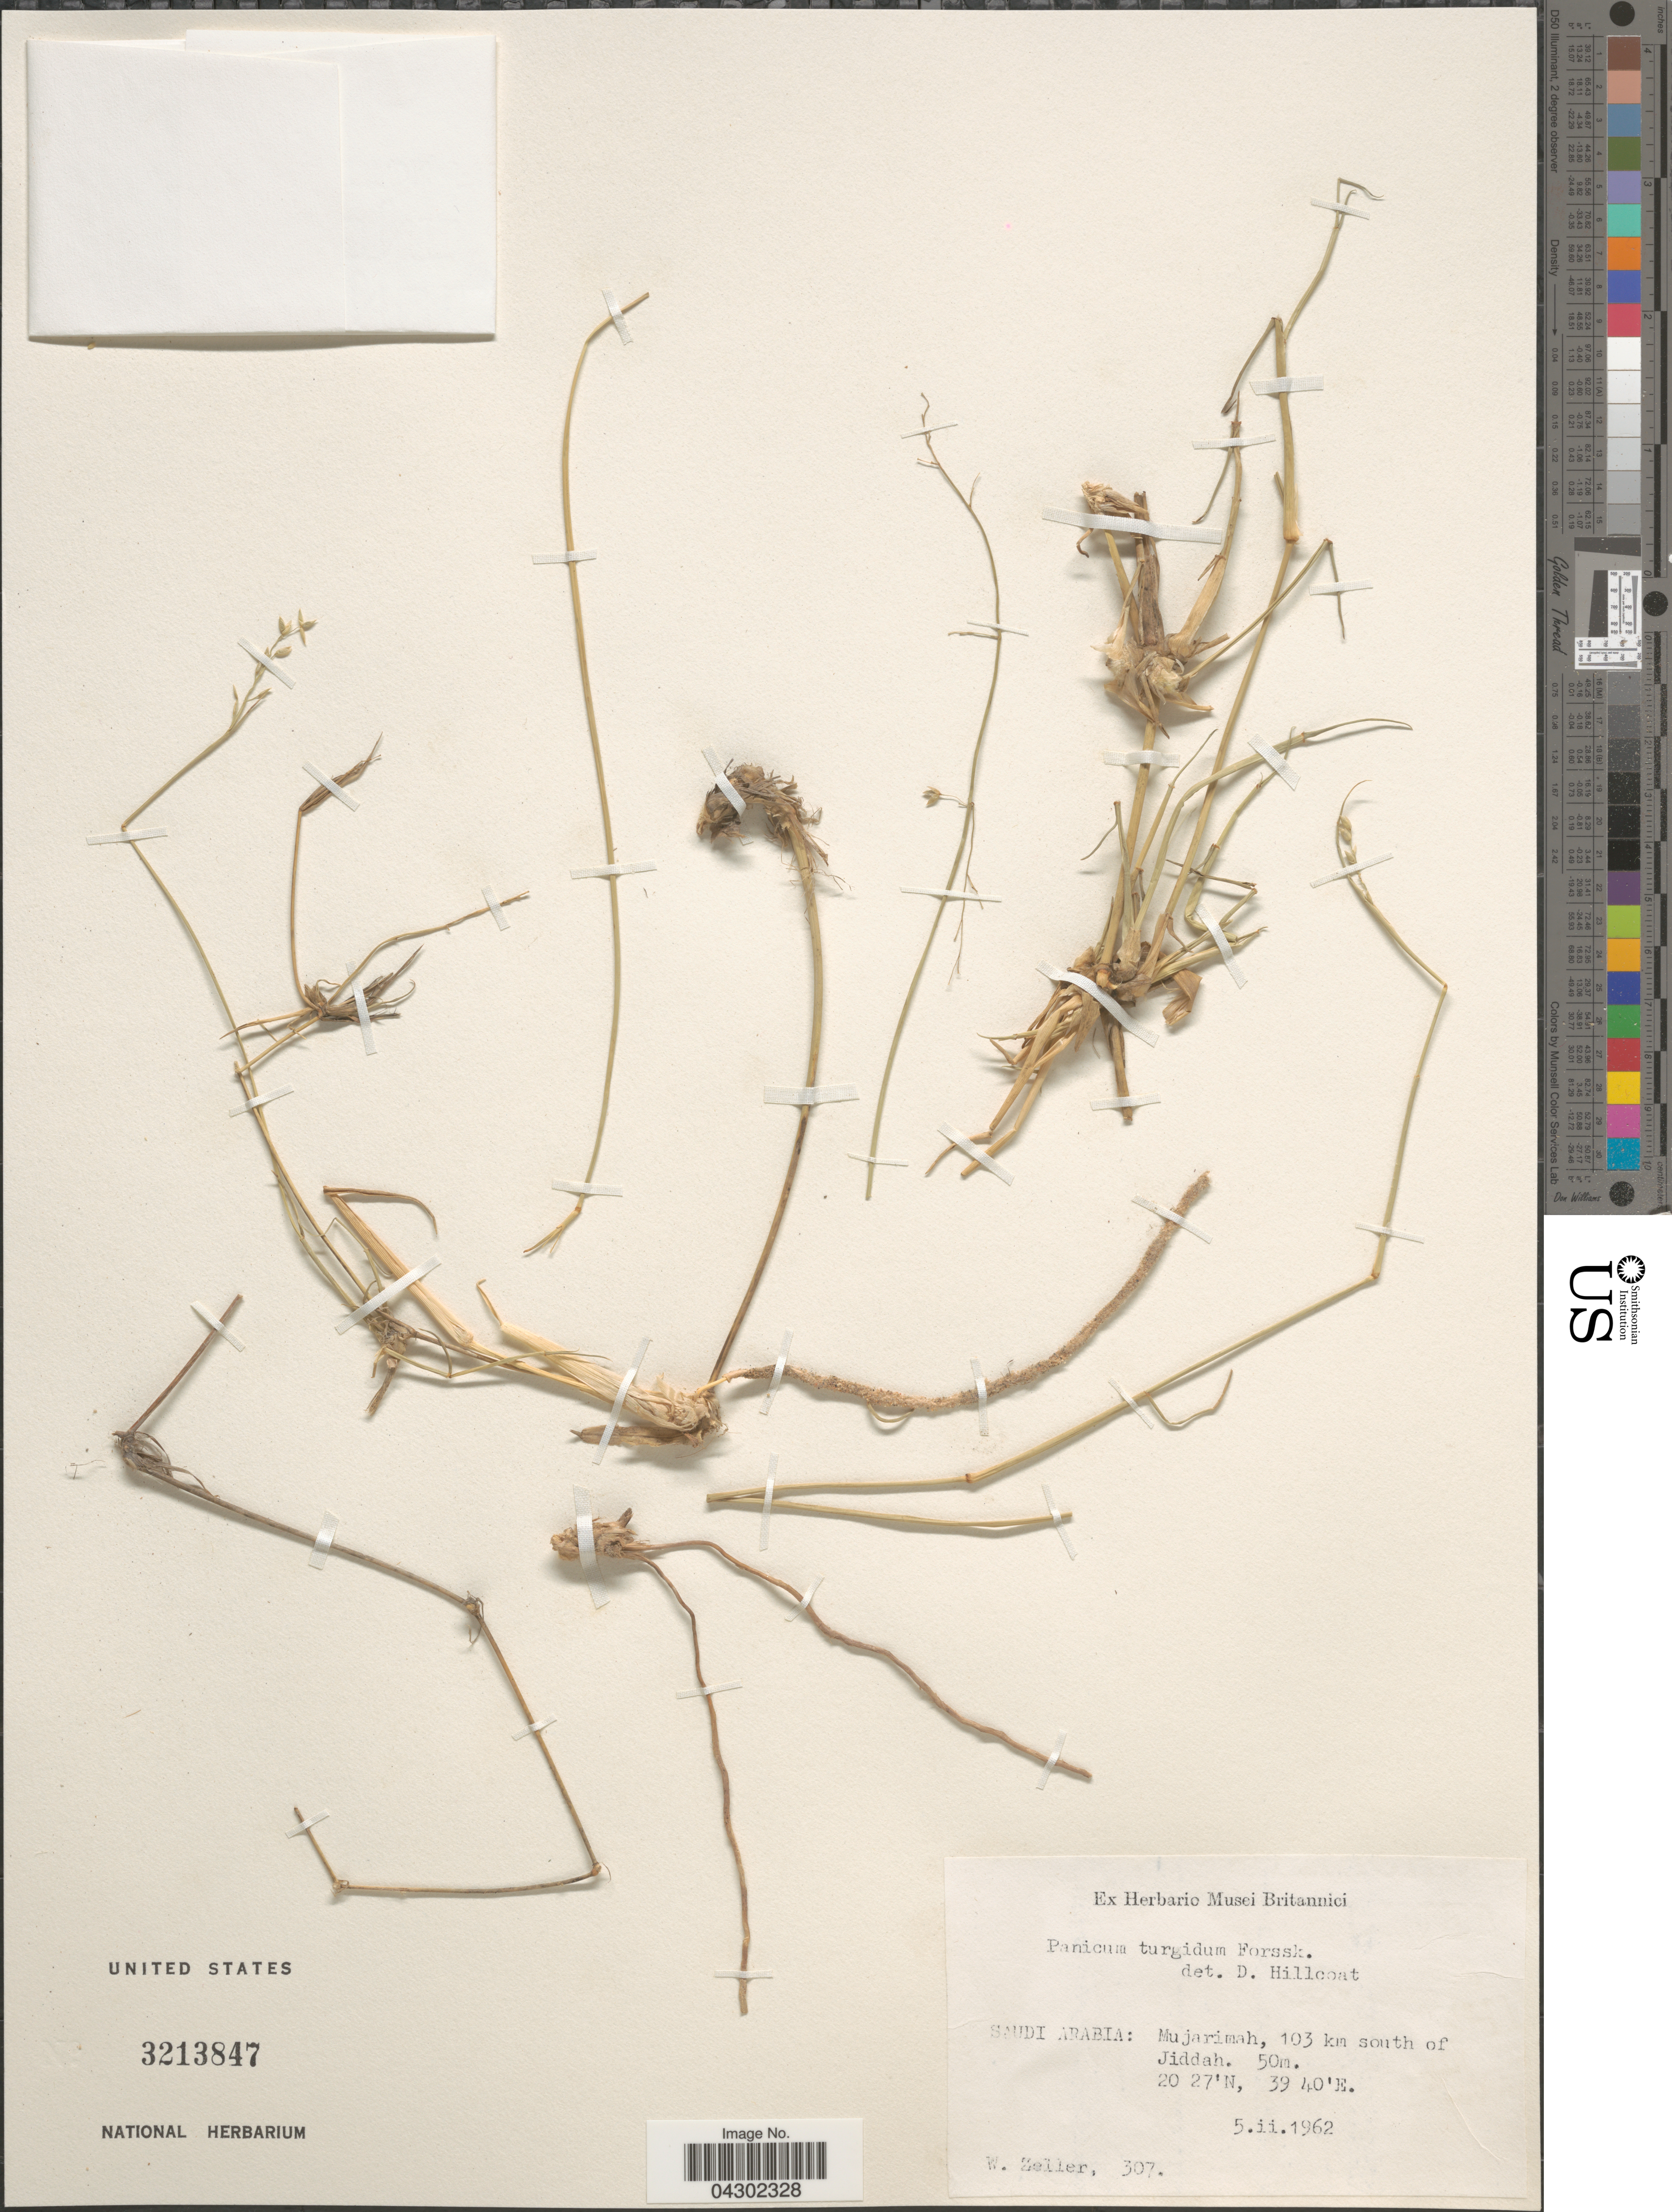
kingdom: Plantae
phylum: Tracheophyta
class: Liliopsida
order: Poales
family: Poaceae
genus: Panicum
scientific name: Panicum turgidum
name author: Forssk.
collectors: W. Zeller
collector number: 307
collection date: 1962-02-05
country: Saudi Arabia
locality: Mujarimah, 103 km south of Jiddah.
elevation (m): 50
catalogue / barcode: US 3213847